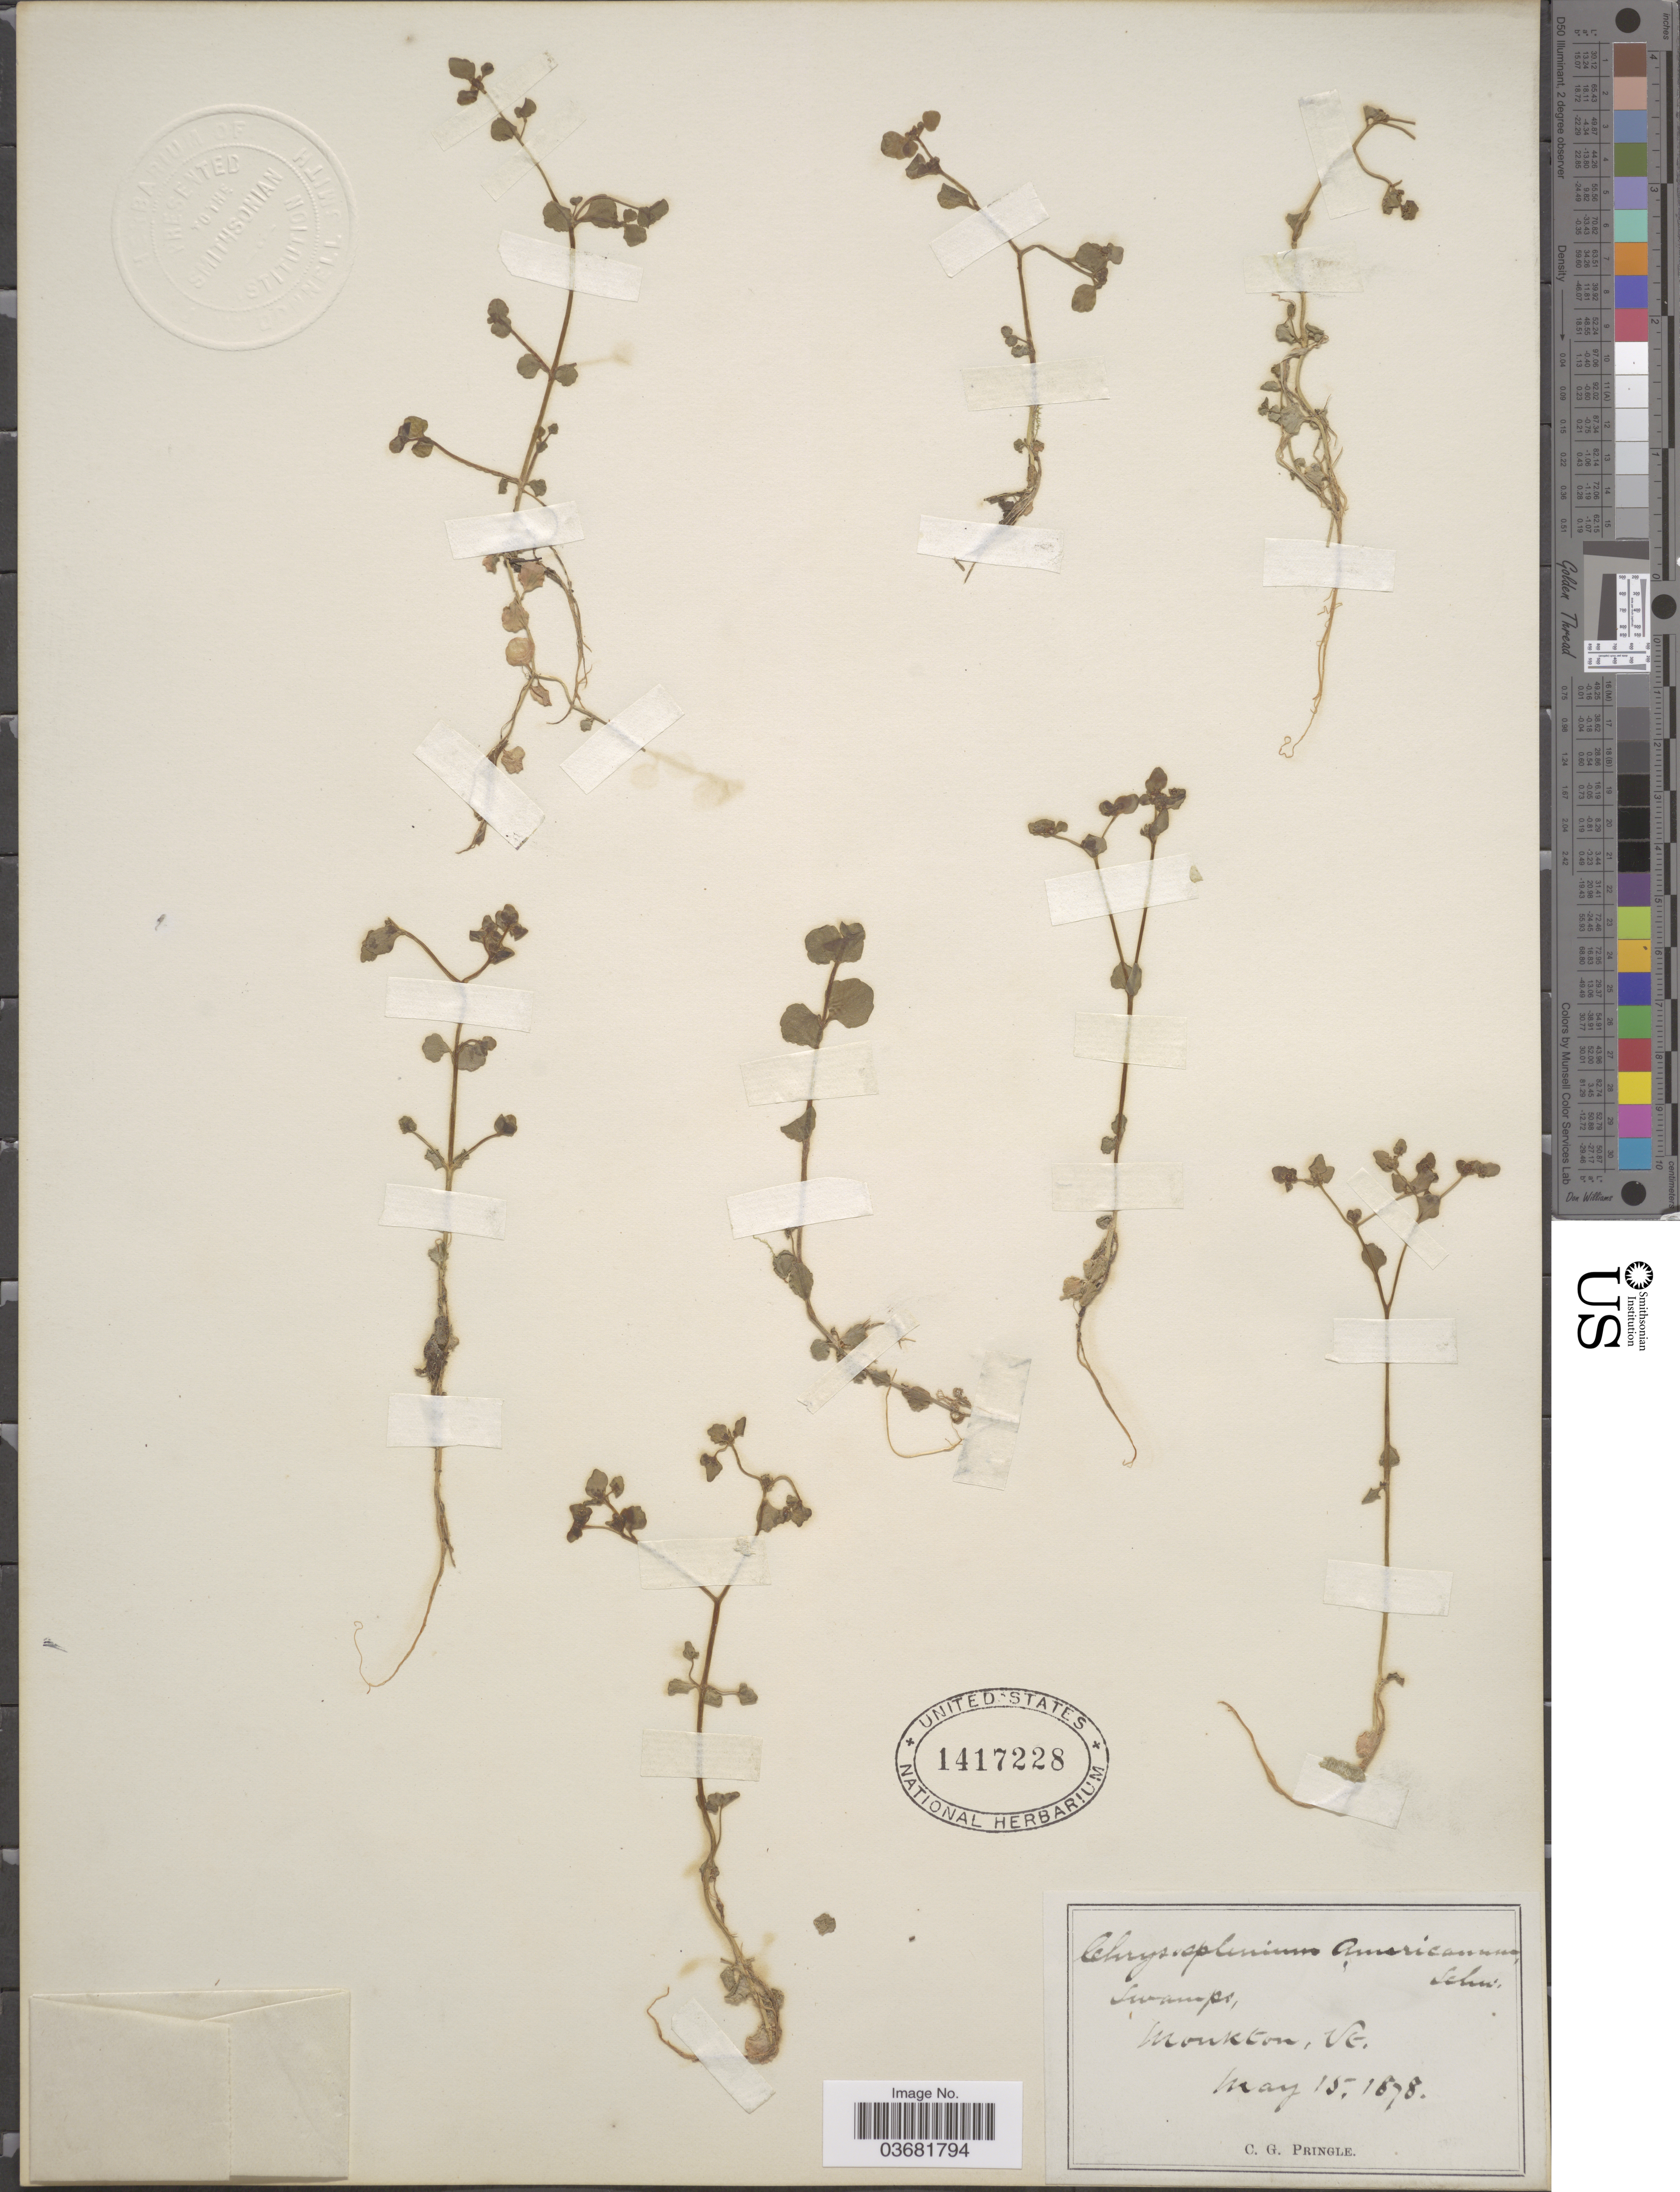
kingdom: Plantae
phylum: Tracheophyta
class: Magnoliopsida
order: Saxifragales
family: Saxifragaceae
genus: Chrysosplenium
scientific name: Chrysosplenium americanum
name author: Schwein.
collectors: C. G. Pringle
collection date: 1878-05-15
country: United States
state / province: Vermont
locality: Monkton.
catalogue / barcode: US 1417228